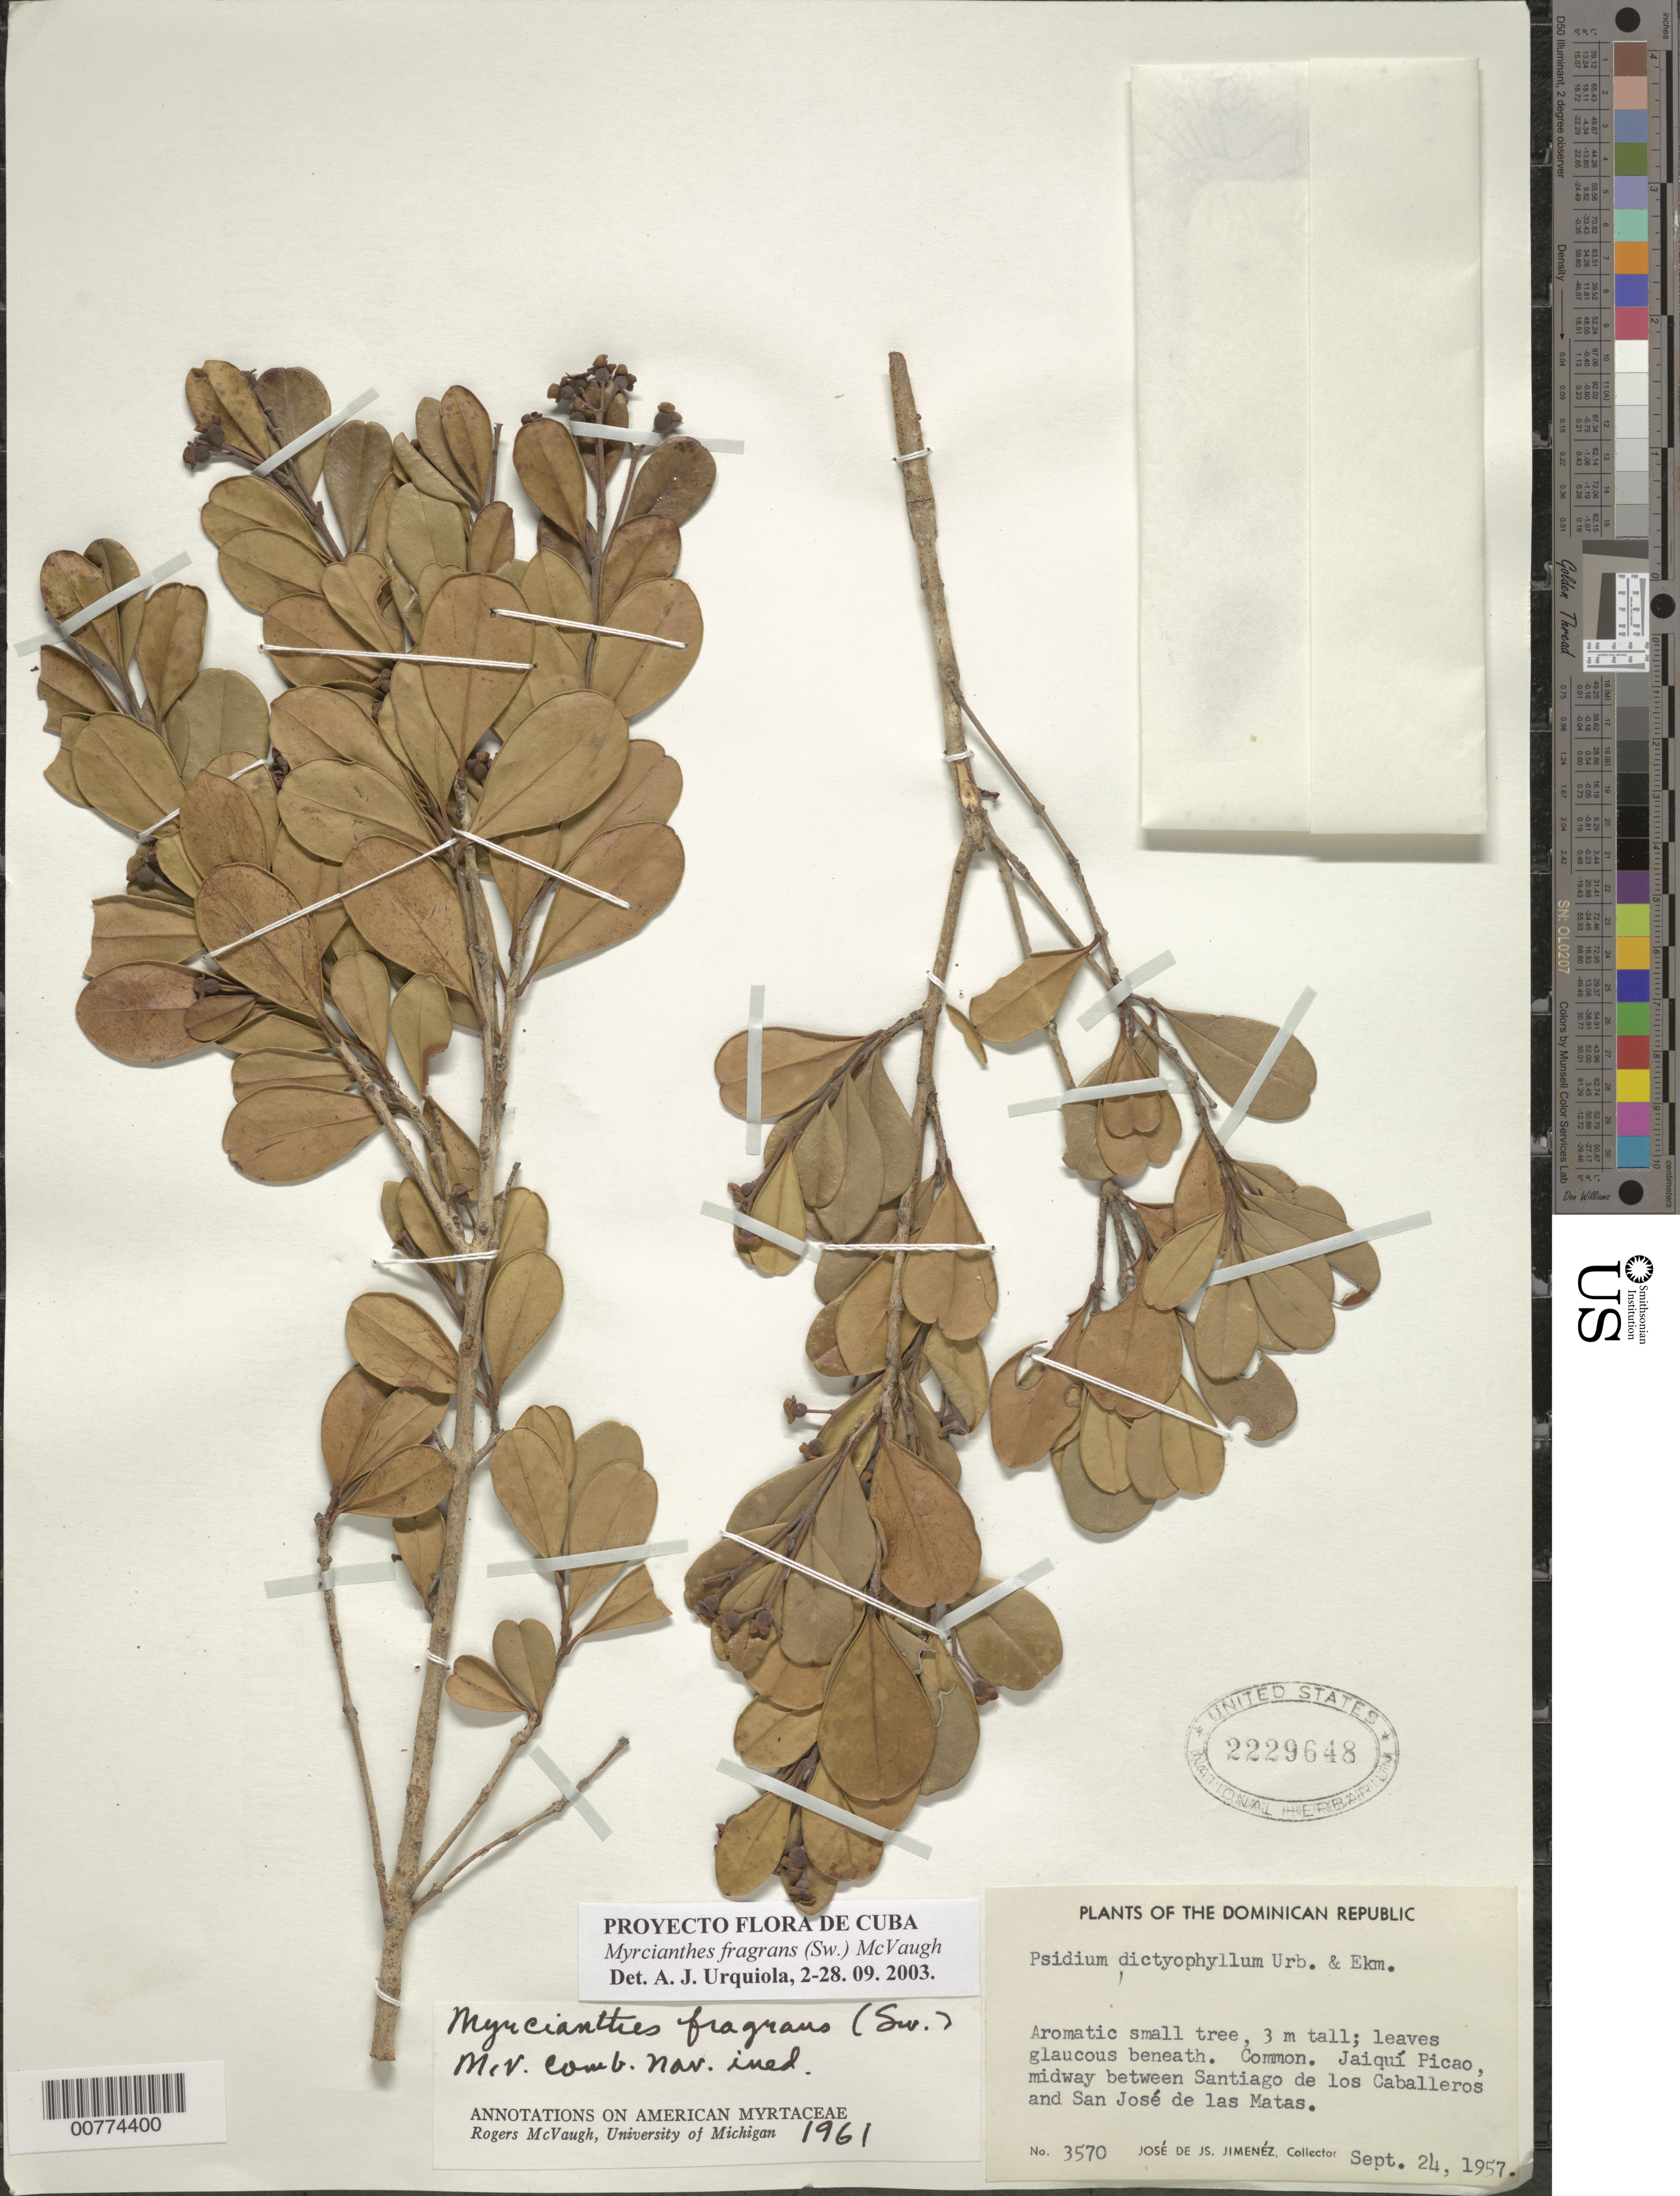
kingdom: Plantae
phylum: Tracheophyta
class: Magnoliopsida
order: Myrtales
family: Myrtaceae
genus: Myrcianthes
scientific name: Myrcianthes fragrans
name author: (Sw.) McVaugh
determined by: Urquiola, A. J., (HPPR)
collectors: J. J. Jiménez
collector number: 3570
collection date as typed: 24 Sep 1957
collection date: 1957-09-24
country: Dominican Republic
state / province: Santiago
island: Hispaniola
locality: Jaiquí Picado, midway between Santiago de Los Caballeros and San José de las Matas.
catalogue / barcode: US 2229648